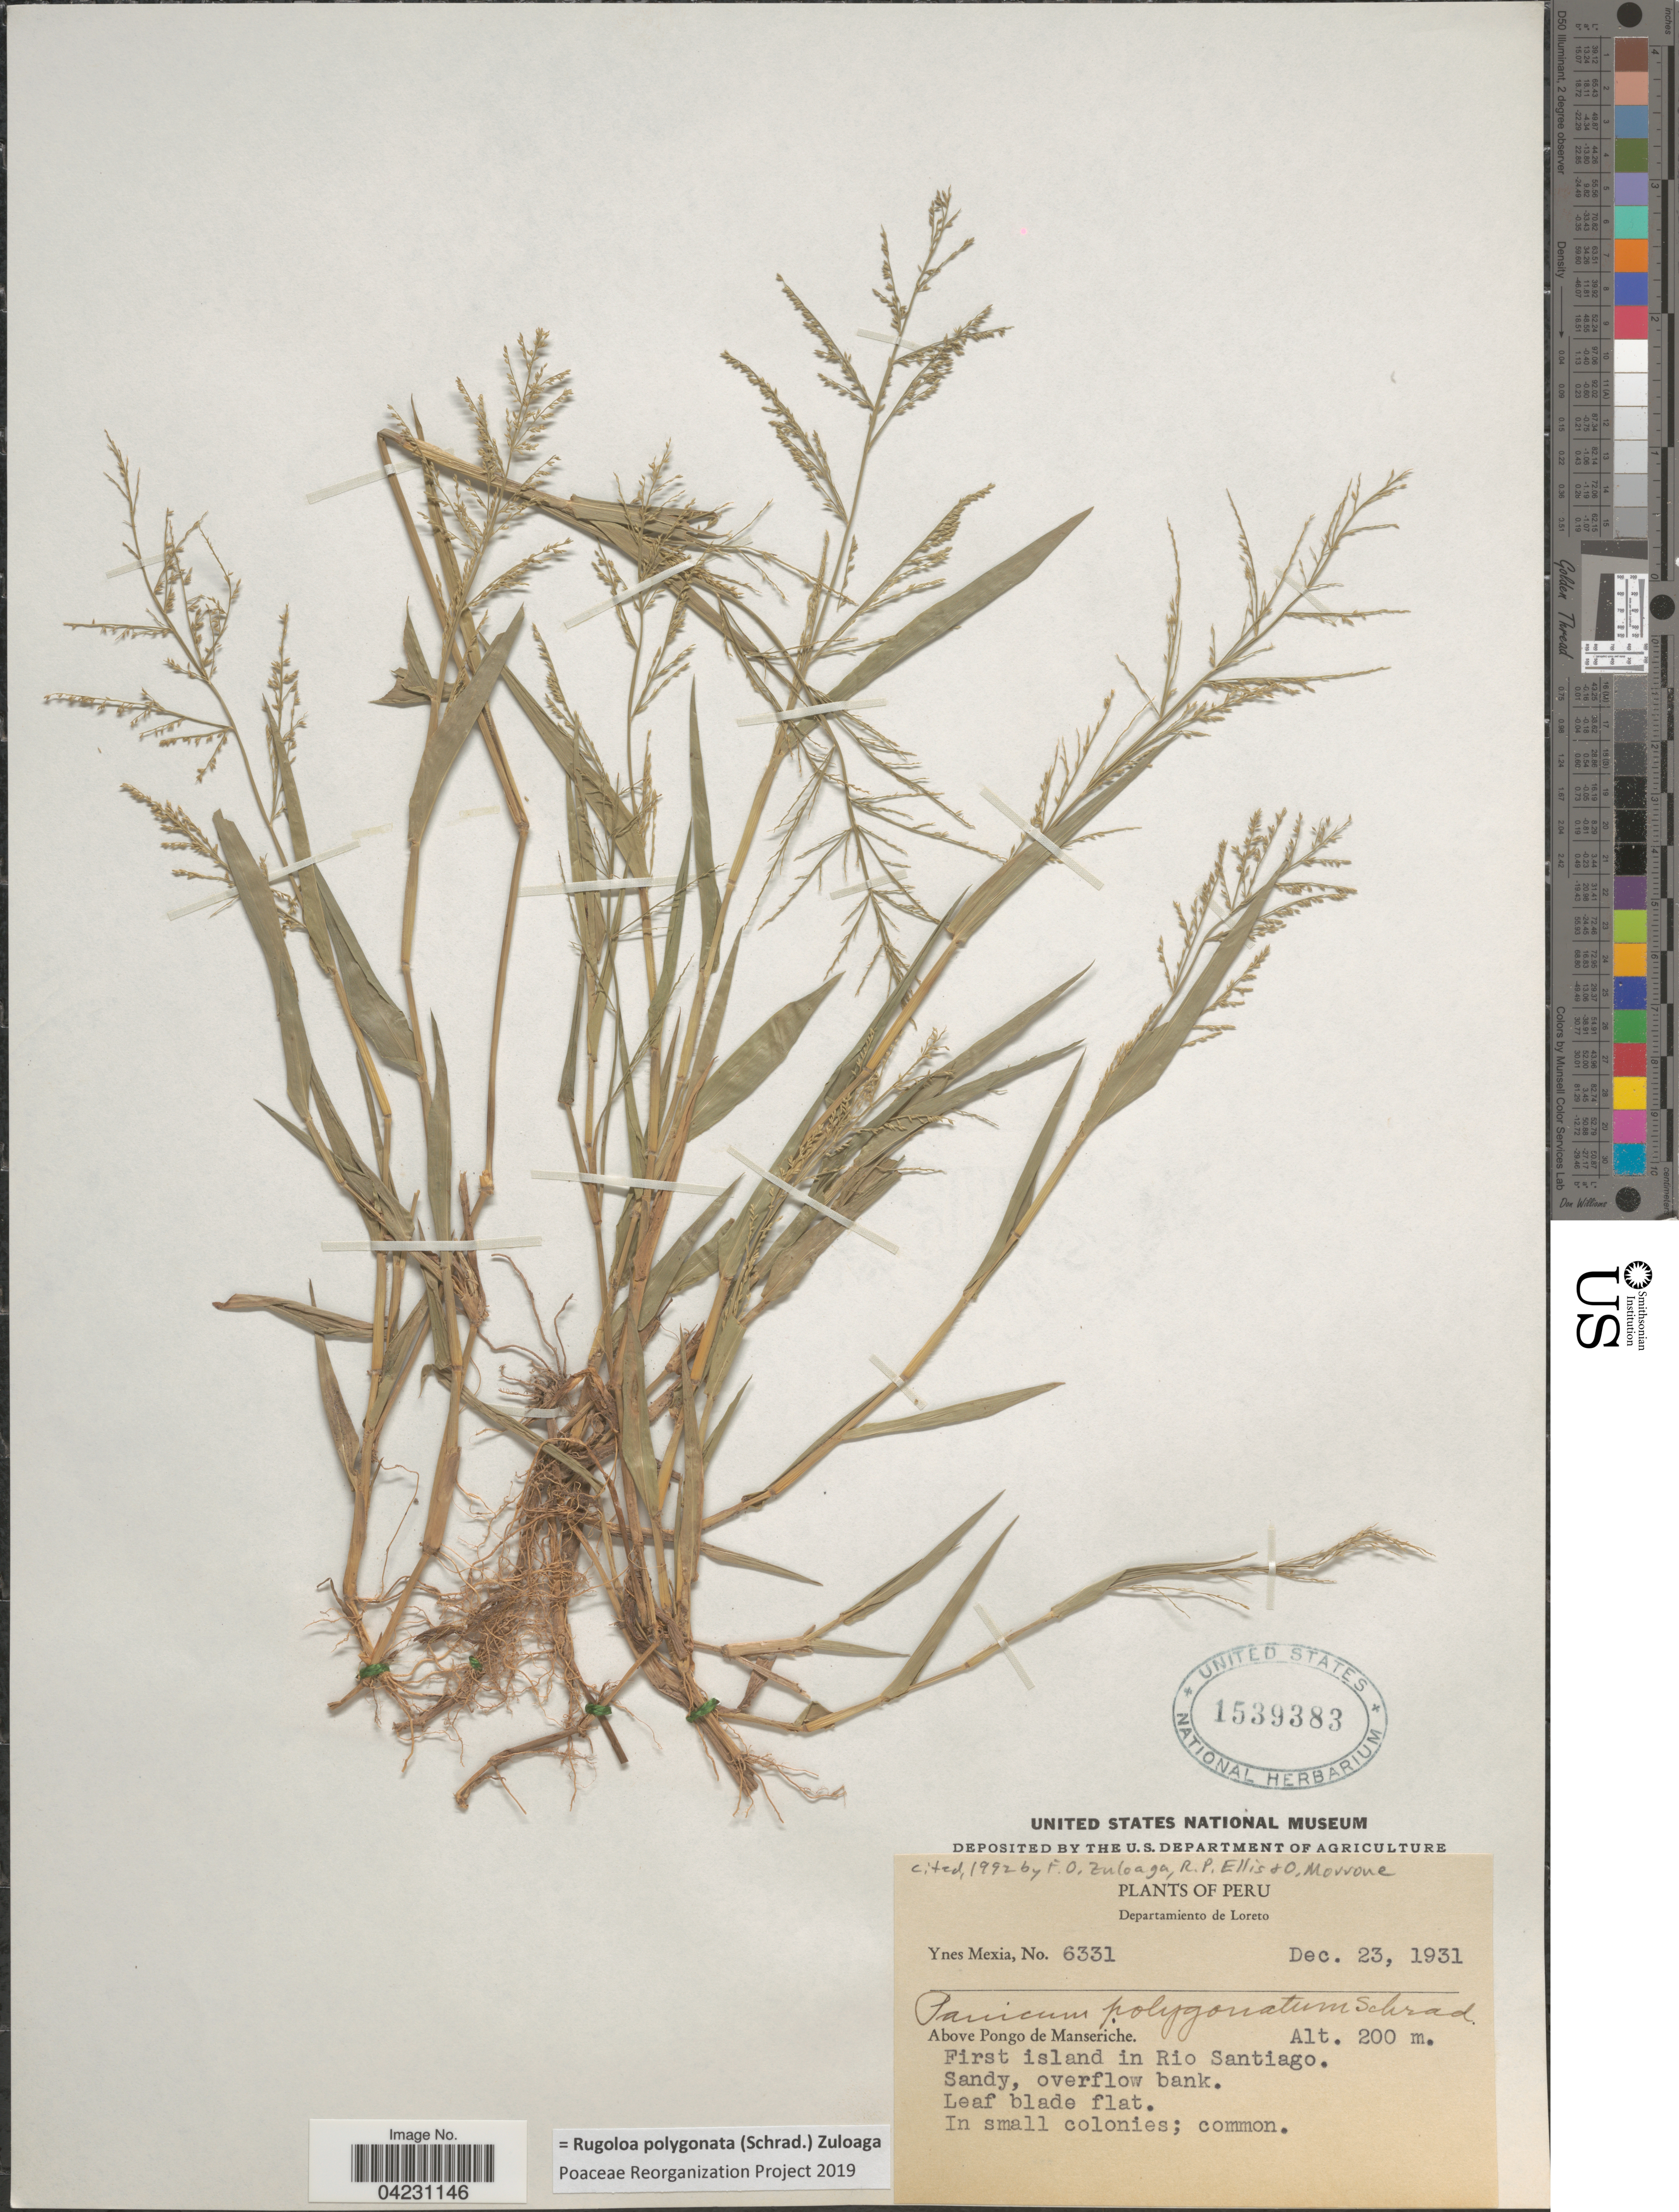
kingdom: Plantae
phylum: Tracheophyta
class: Liliopsida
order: Poales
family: Poaceae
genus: Rugoloa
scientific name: Rugoloa polygonata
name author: (Schrad.) Zuloaga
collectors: Y. Mexia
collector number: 6331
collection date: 1931-12-23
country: Peru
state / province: Loreto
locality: Departamiento de Loreto. Above Pongo de Manseriche. First island on Rio Santiago. Sandy, overflow bank.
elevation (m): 200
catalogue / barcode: US 1539383